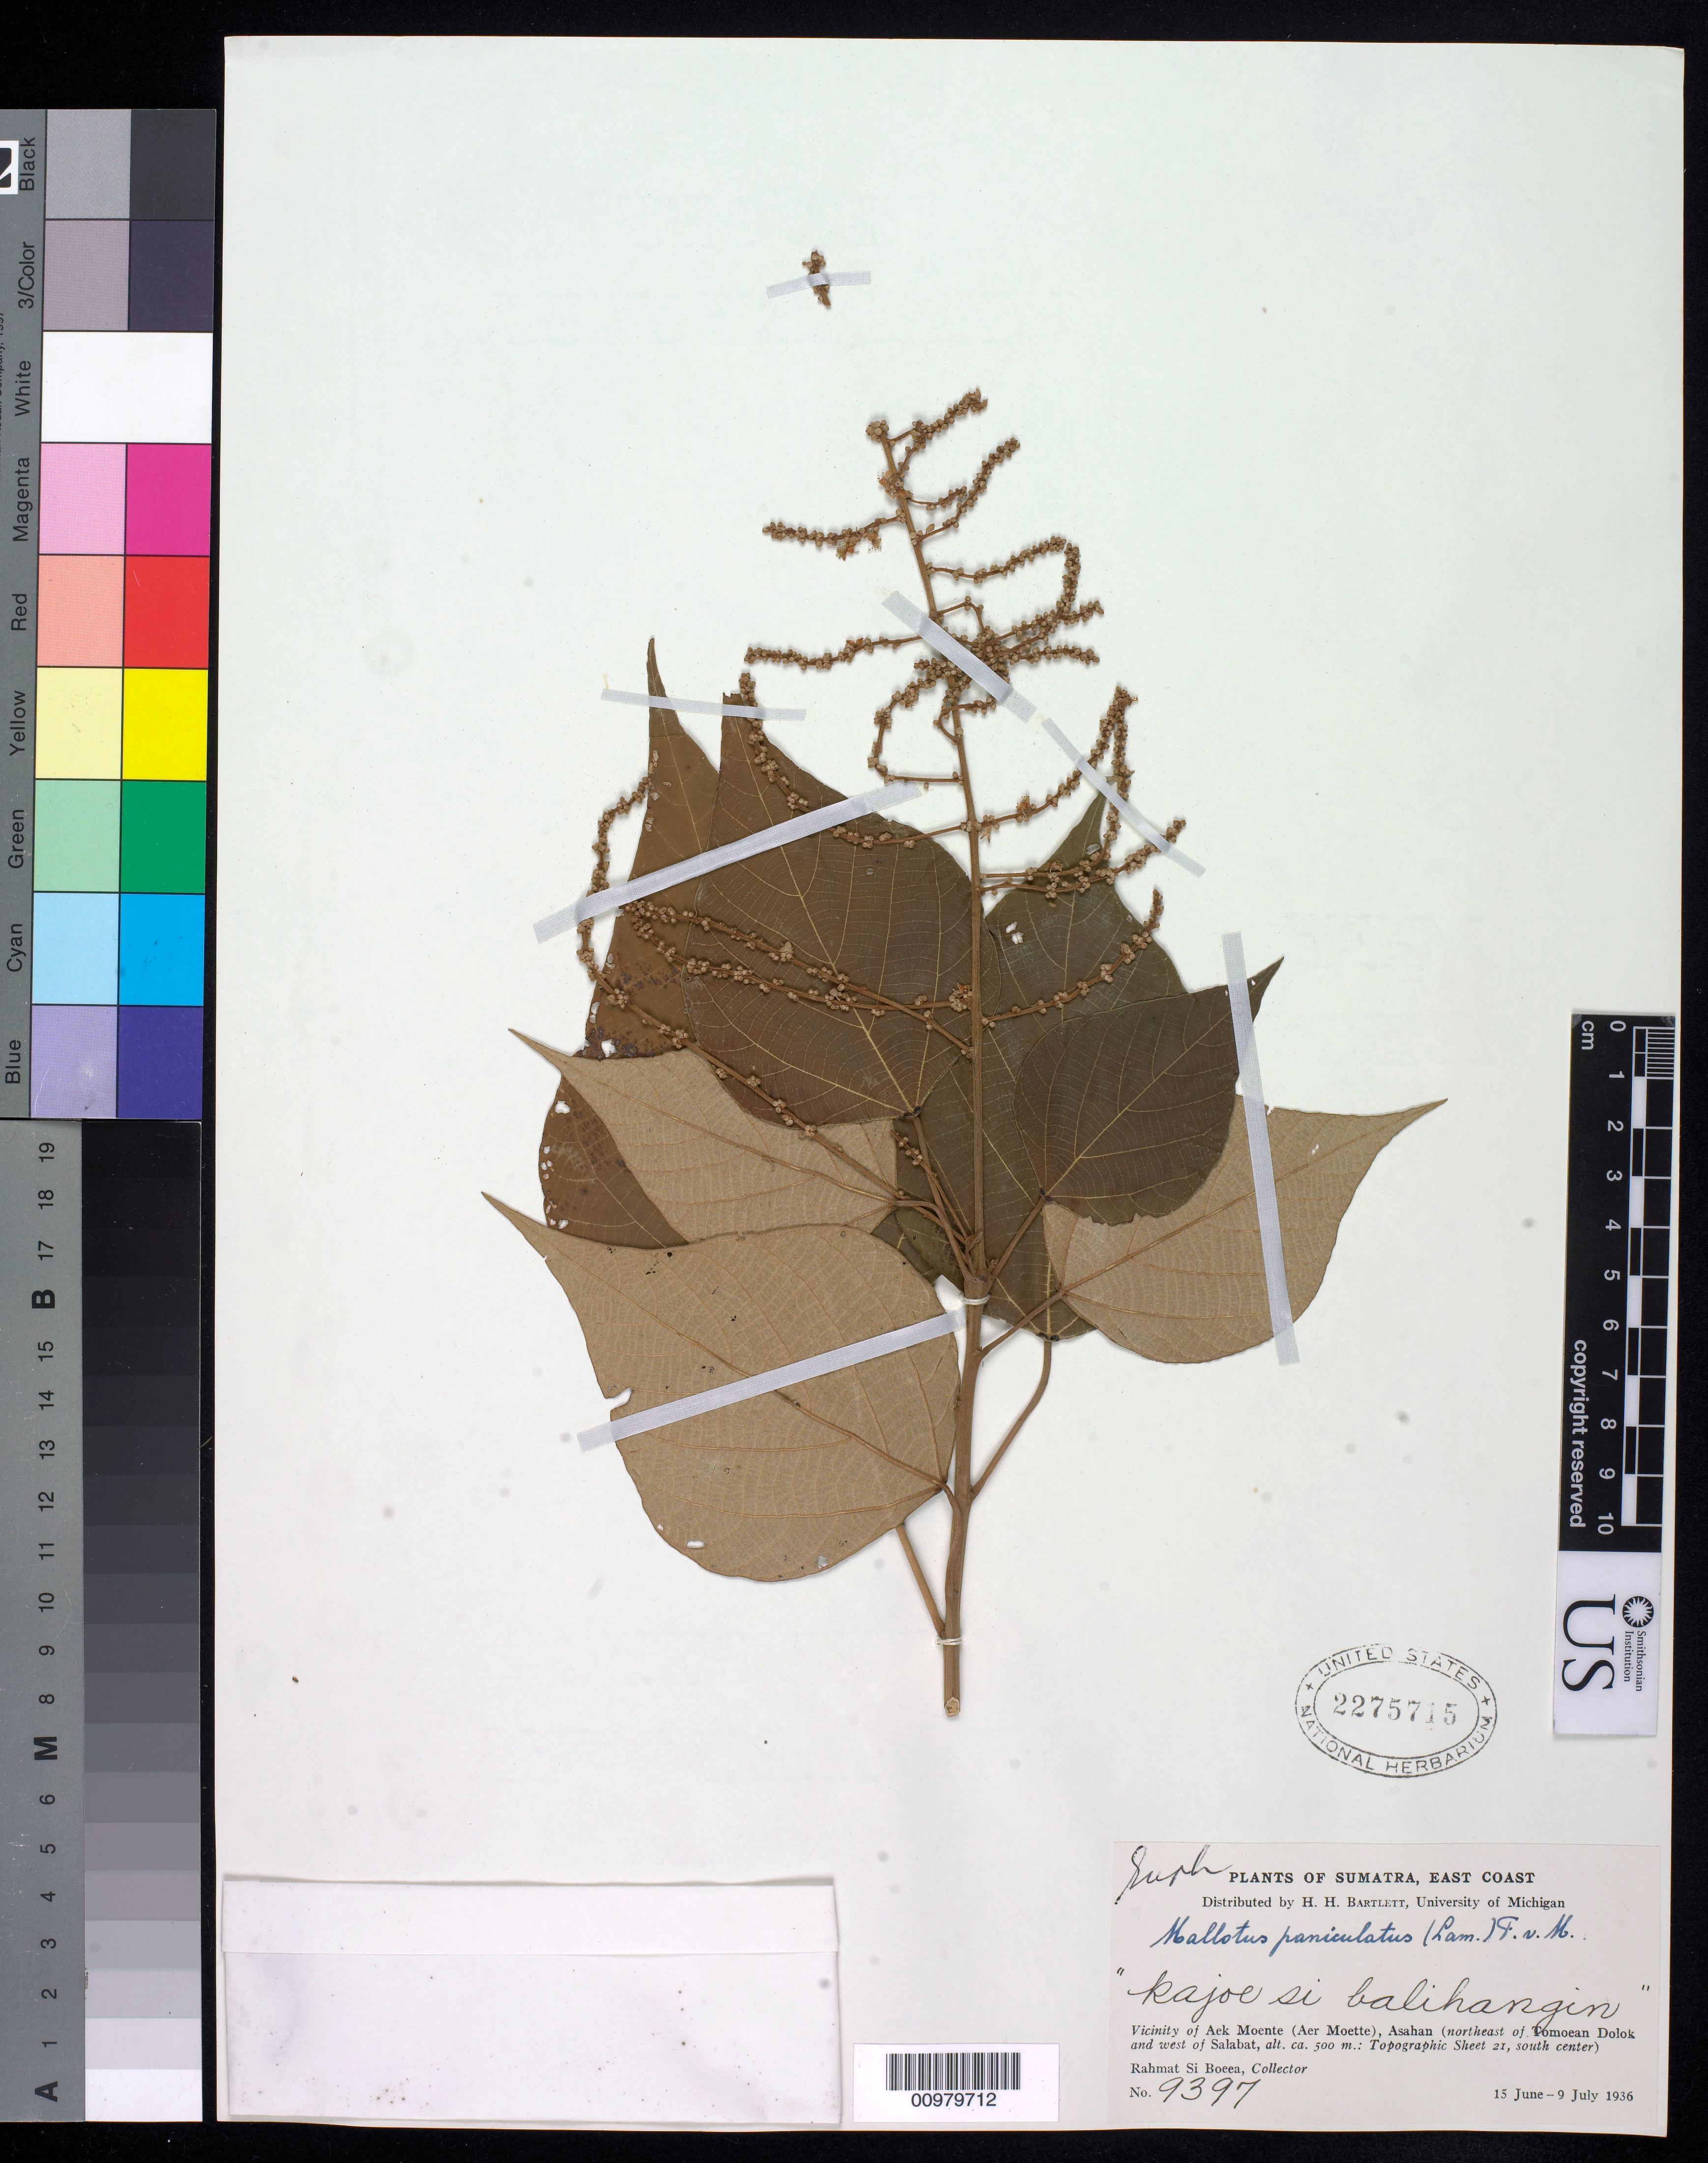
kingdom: Plantae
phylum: Tracheophyta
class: Magnoliopsida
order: Malpighiales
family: Euphorbiaceae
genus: Mallotus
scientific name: Mallotus paniculatus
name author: (Lam.) Müll. Arg.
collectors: Rahmat Si Boeea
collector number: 9397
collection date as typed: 15 Jun 1936 to 09 Jul 1936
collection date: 1936-06-15/1936-07-09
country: Indonesia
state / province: Sumatra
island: Sumatra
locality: vicinity of Aek Moente (Aer Moette)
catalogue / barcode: US 2275715